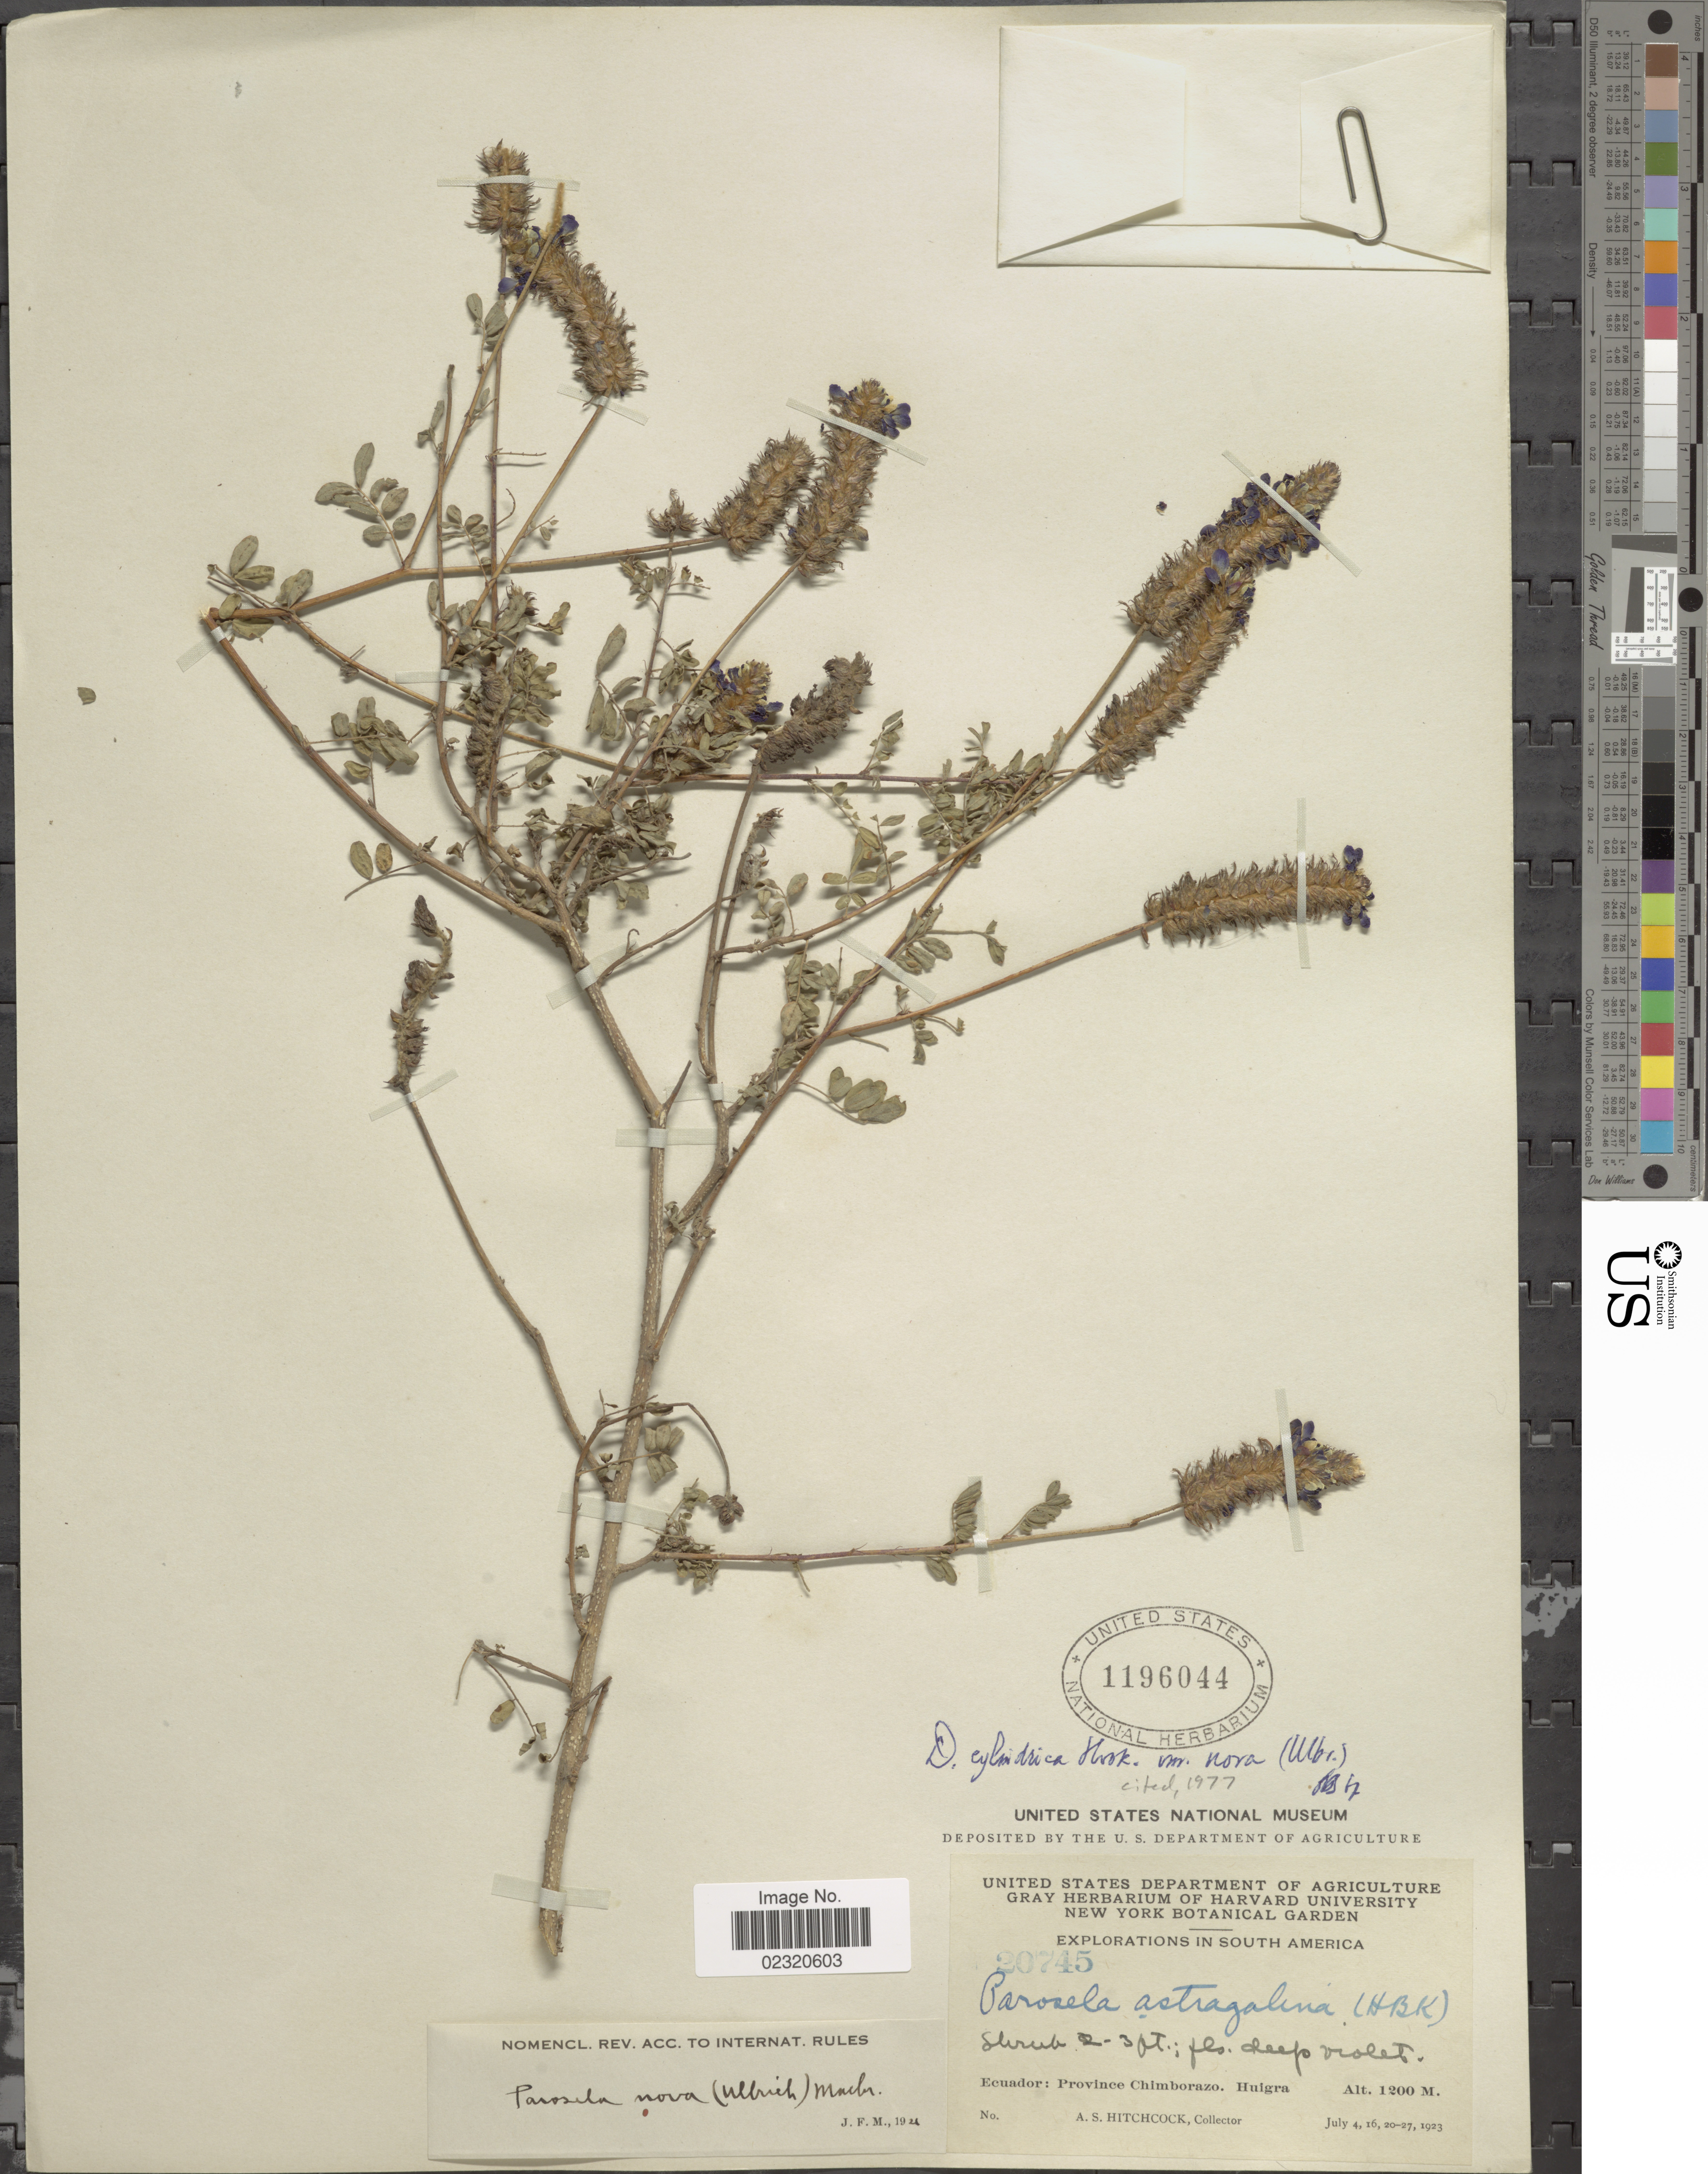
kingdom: Plantae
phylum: Tracheophyta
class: Magnoliopsida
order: Fabales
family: Fabaceae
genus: Dalea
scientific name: Dalea cylindrica var. nova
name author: (Ulbr.) Barneby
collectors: A. S. Hitchcock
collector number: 20745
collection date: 1923-07-04/1923-07-27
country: Ecuador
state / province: Chimborazo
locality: Huigra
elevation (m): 1200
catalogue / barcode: US 1196044